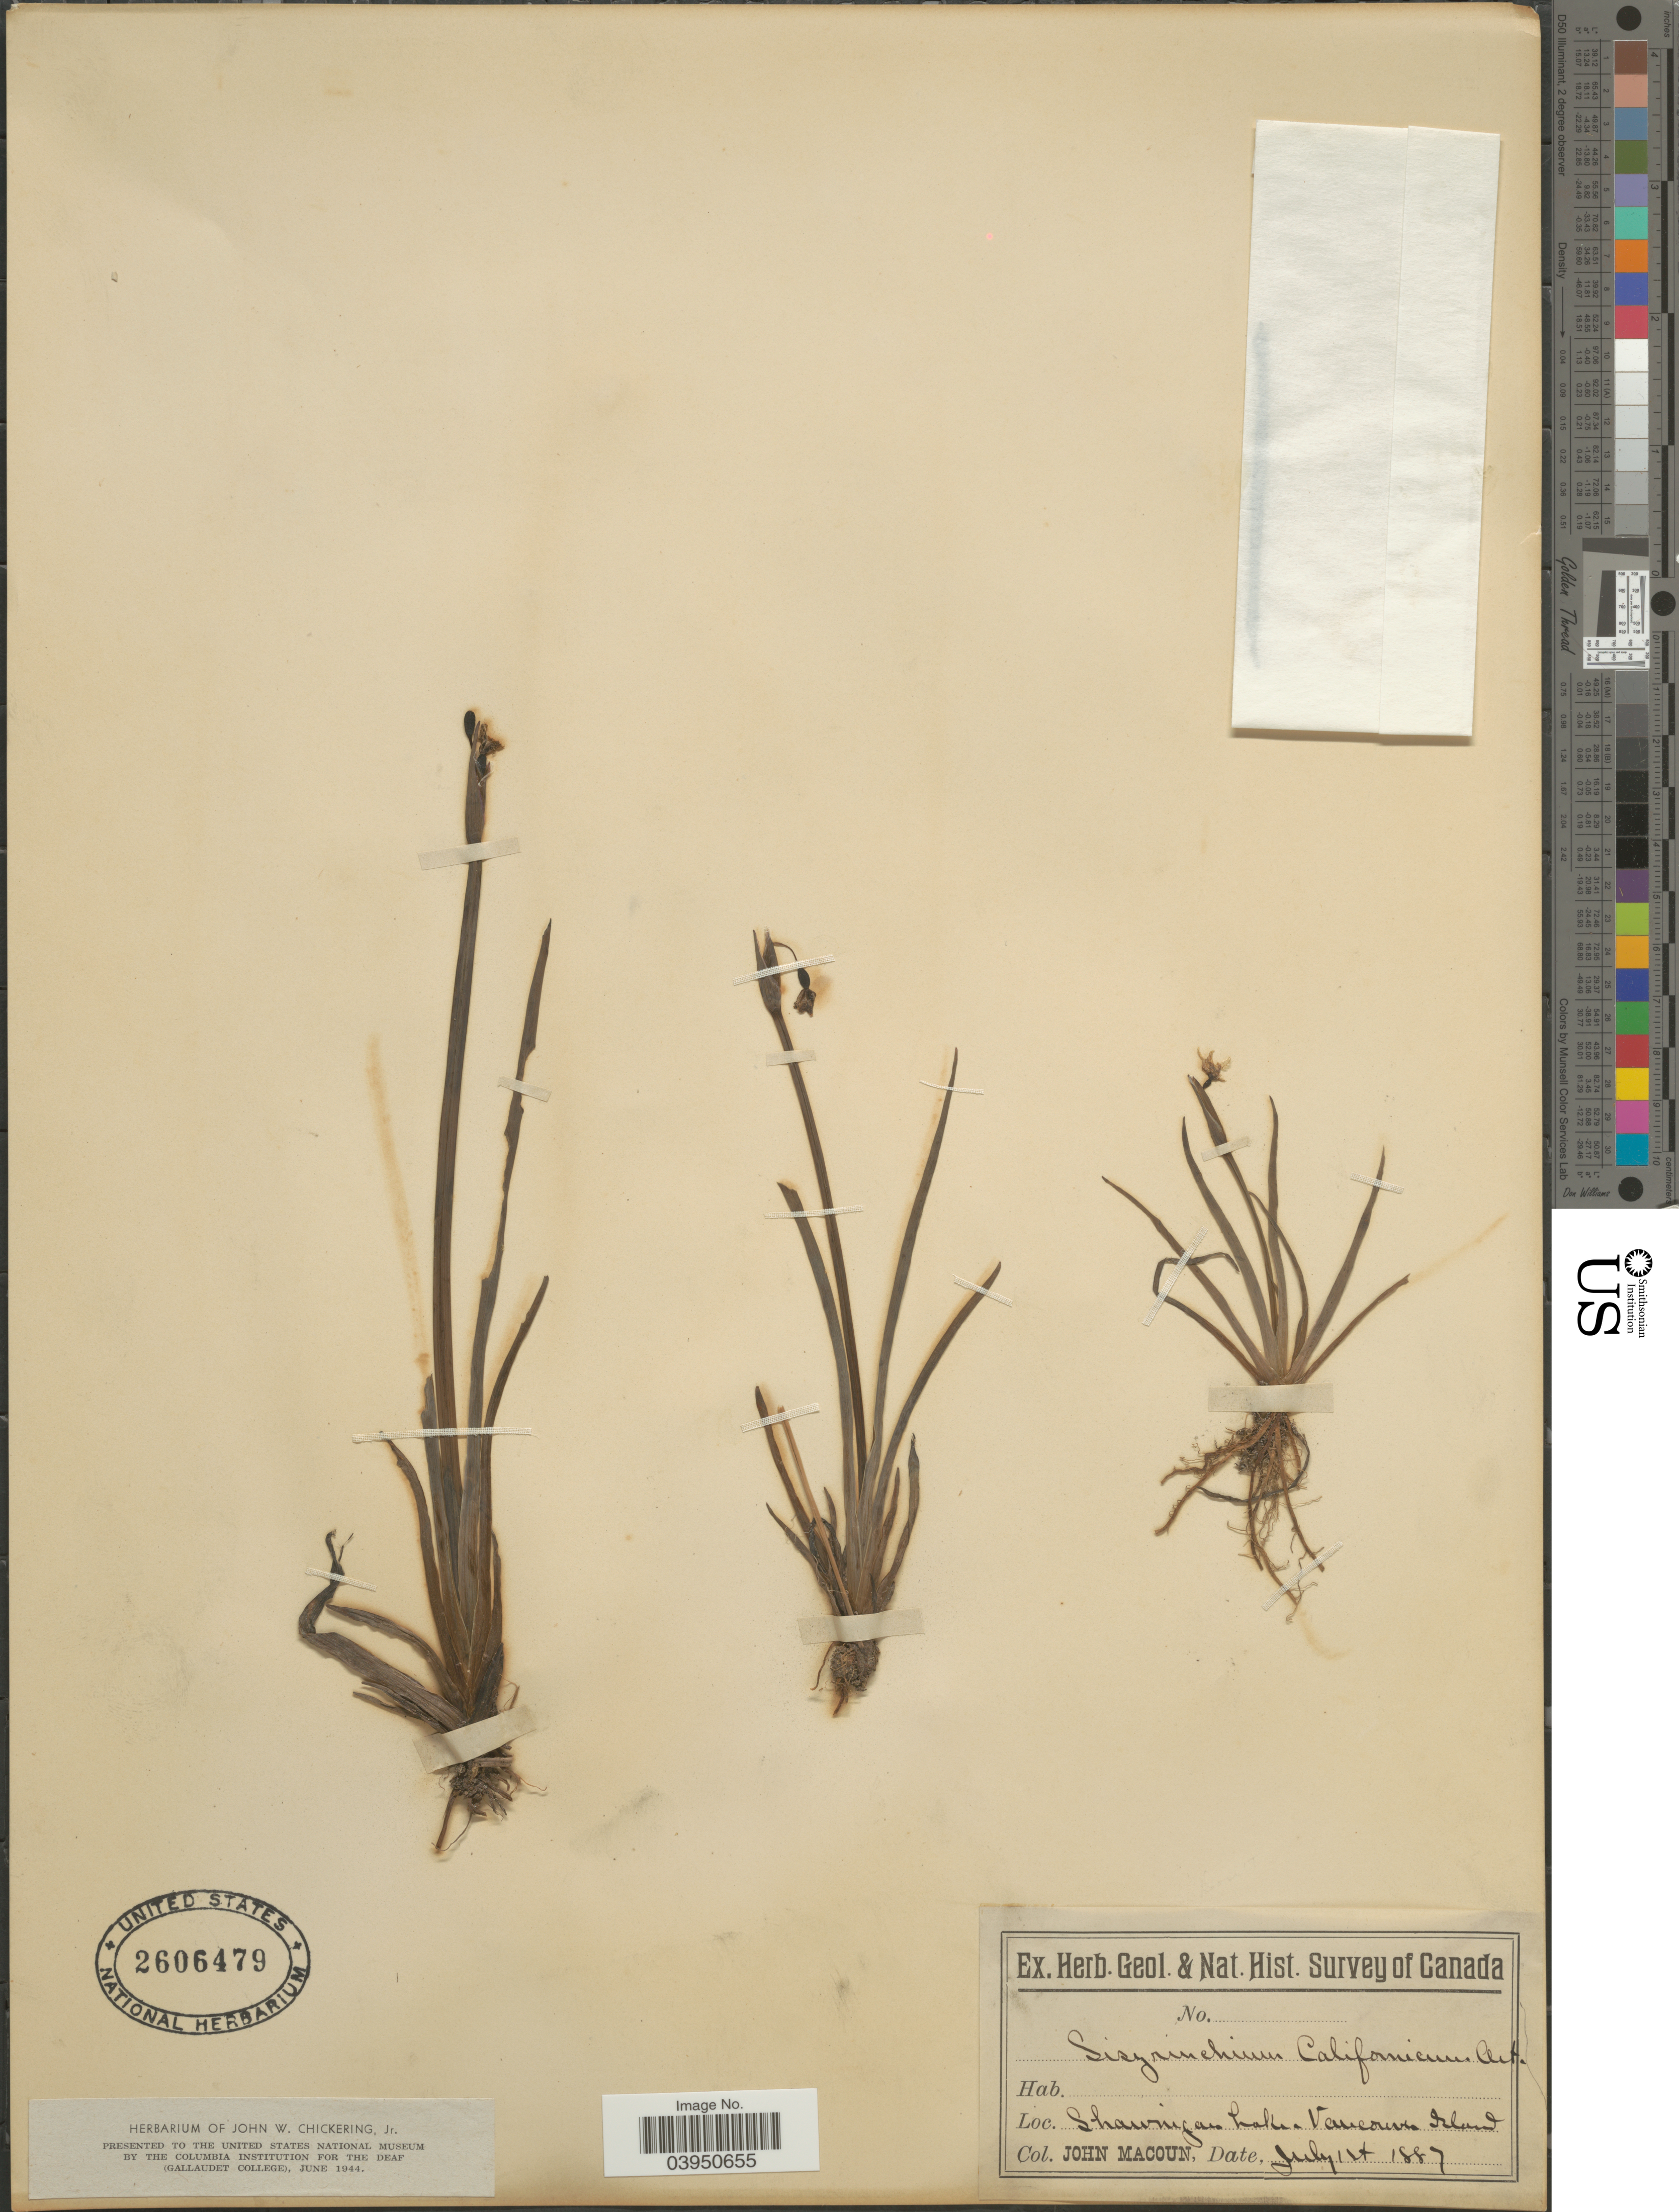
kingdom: Plantae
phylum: Tracheophyta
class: Liliopsida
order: Asparagales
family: Iridaceae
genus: Sisyrinchium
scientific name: Sisyrinchium californicum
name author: (Ker Gawl.) Dryand.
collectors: J. Macoun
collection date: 1887-07-01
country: Canada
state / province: British Columbia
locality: Shawnigan Lake. Vancouver Island.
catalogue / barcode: US 2606479